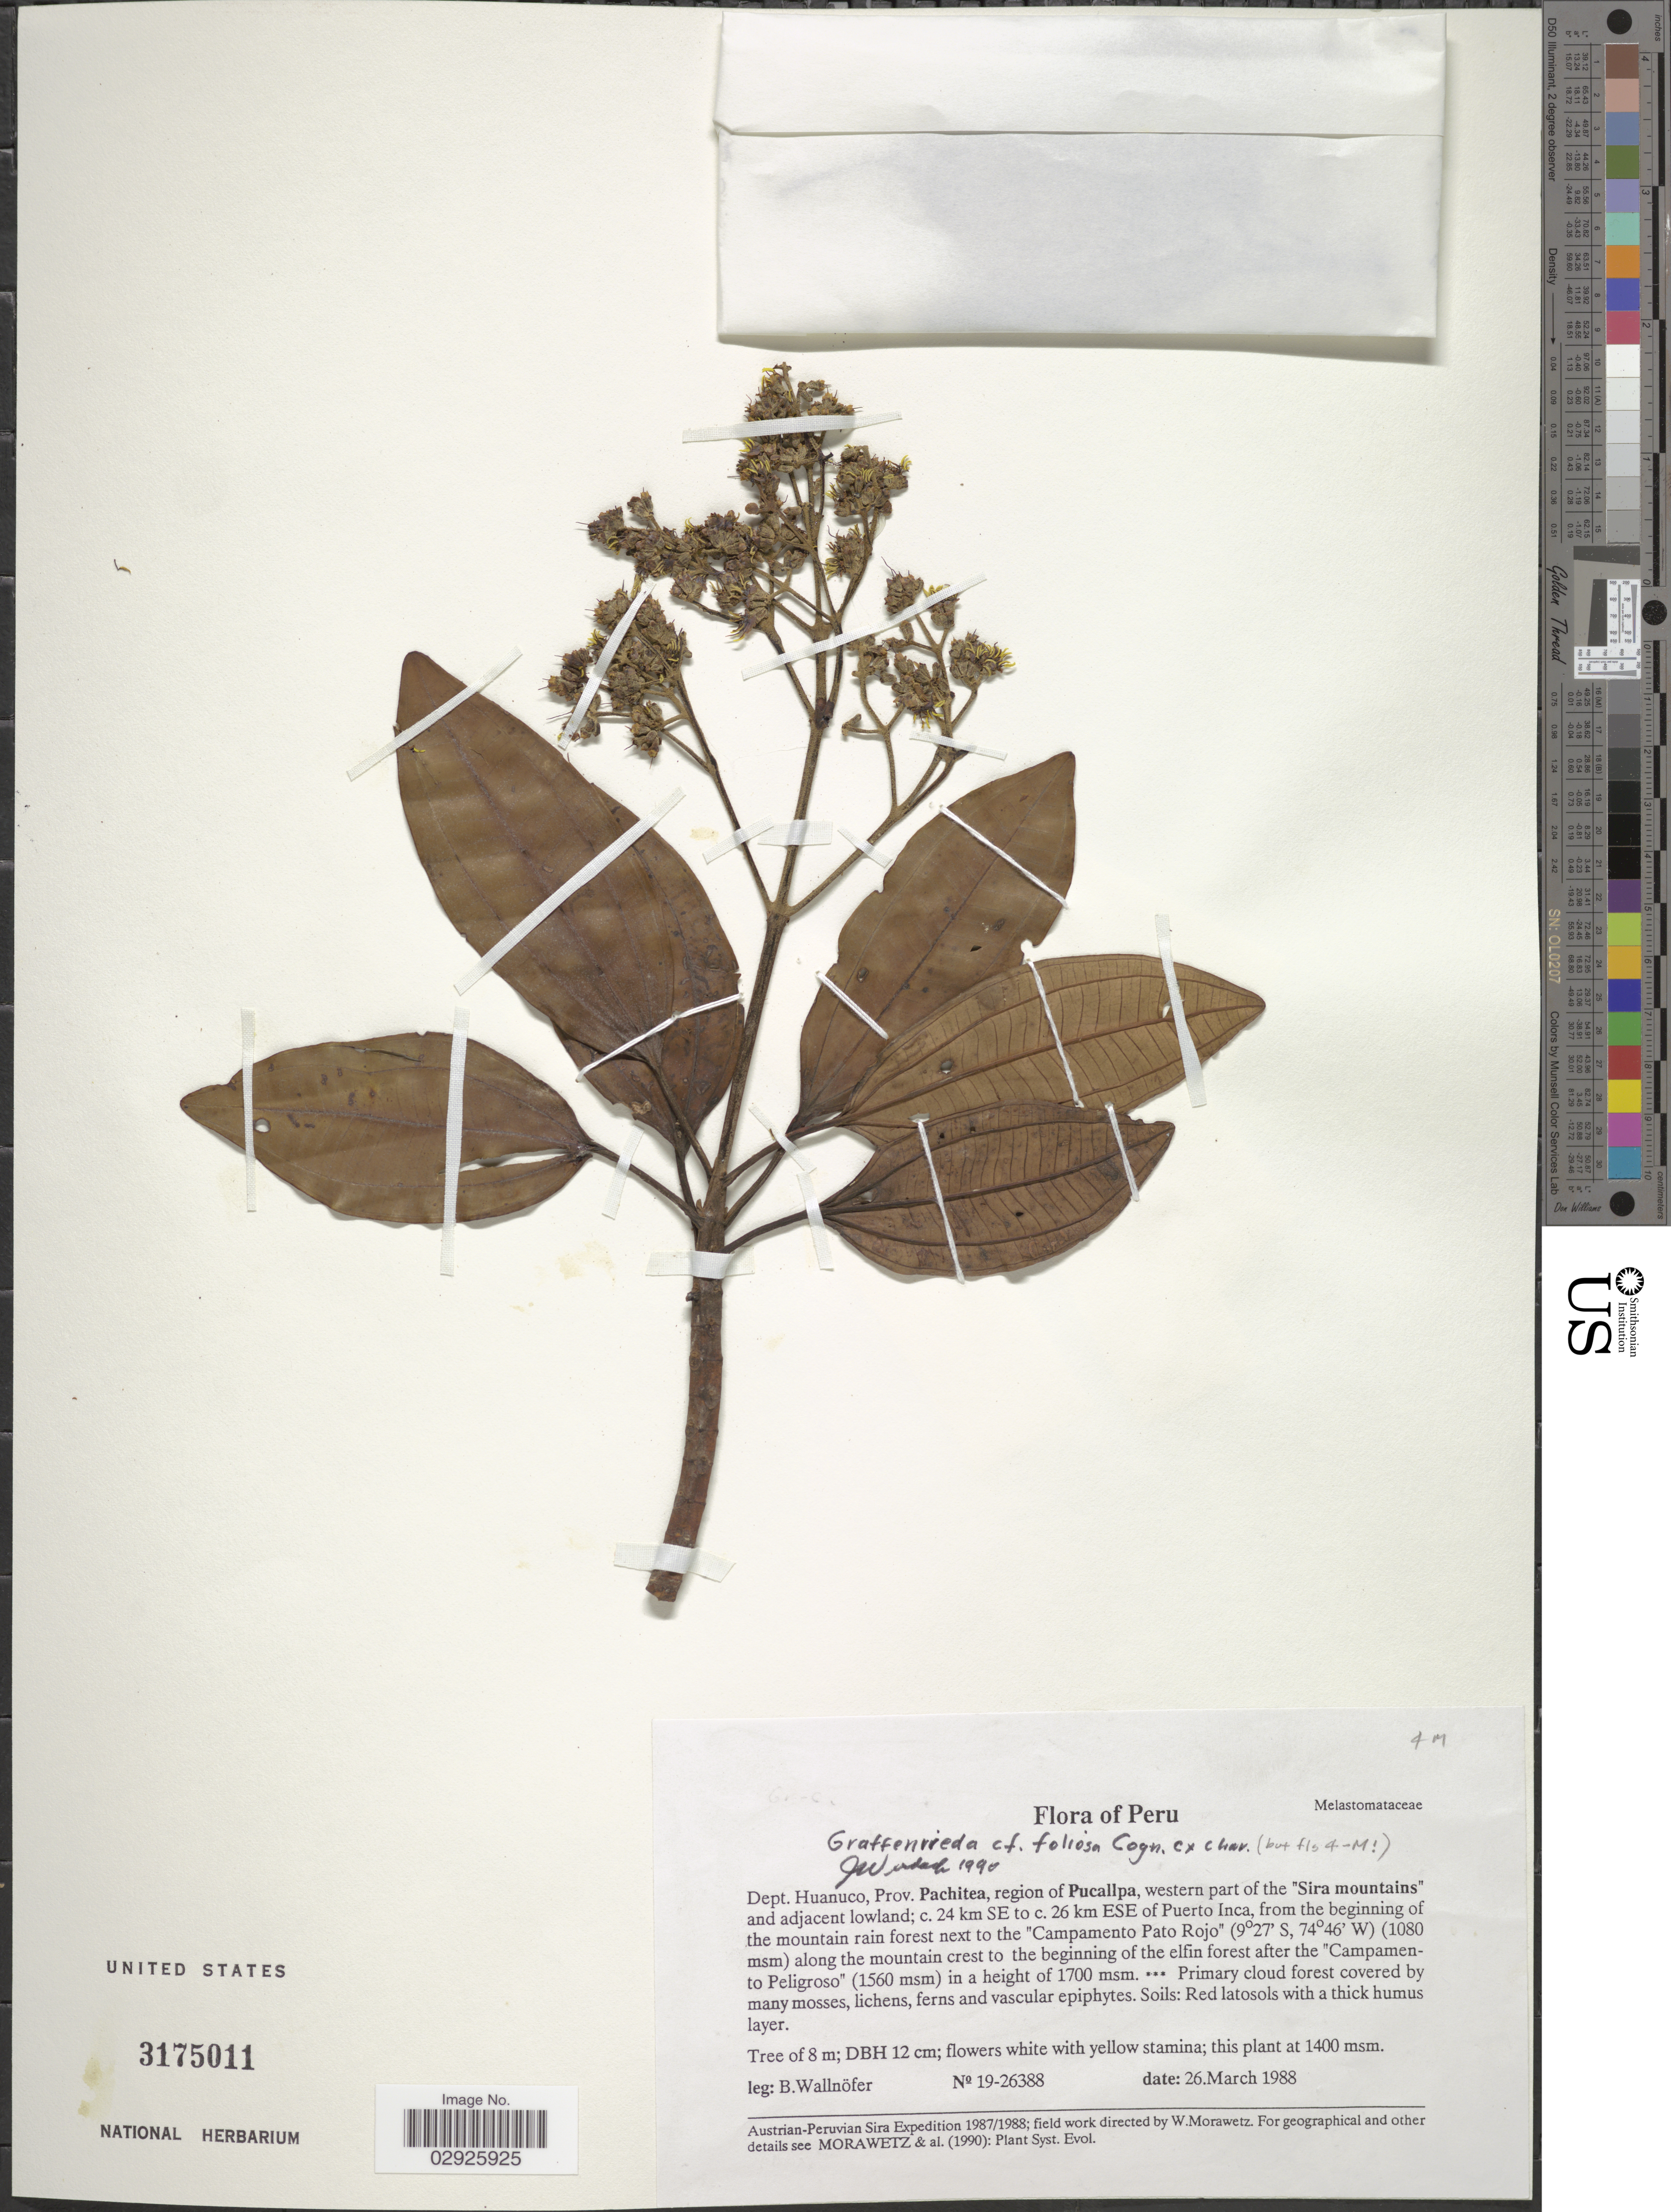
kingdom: Plantae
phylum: Tracheophyta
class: Magnoliopsida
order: Myrtales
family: Melastomataceae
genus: Graffenrieda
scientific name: Graffenrieda foliosa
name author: Cogn.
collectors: B. Wallnöfer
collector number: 19-26388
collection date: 1988-03-26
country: Peru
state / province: Huánuco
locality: Dept. Huanuco, Prov. Pachitea, region of Pucallpa, western part of the "Sira mountains" and adjacent lowland; c. 24 km SE to c. 26 km ESE of Puerto Inca, from the beginning of the mountain rain forest next to the "Campamento Pato Rojo" along the mountain crest to the beginning of the elfin forest after the "Campamento Peligroso".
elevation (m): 1400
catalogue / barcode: US 3175011